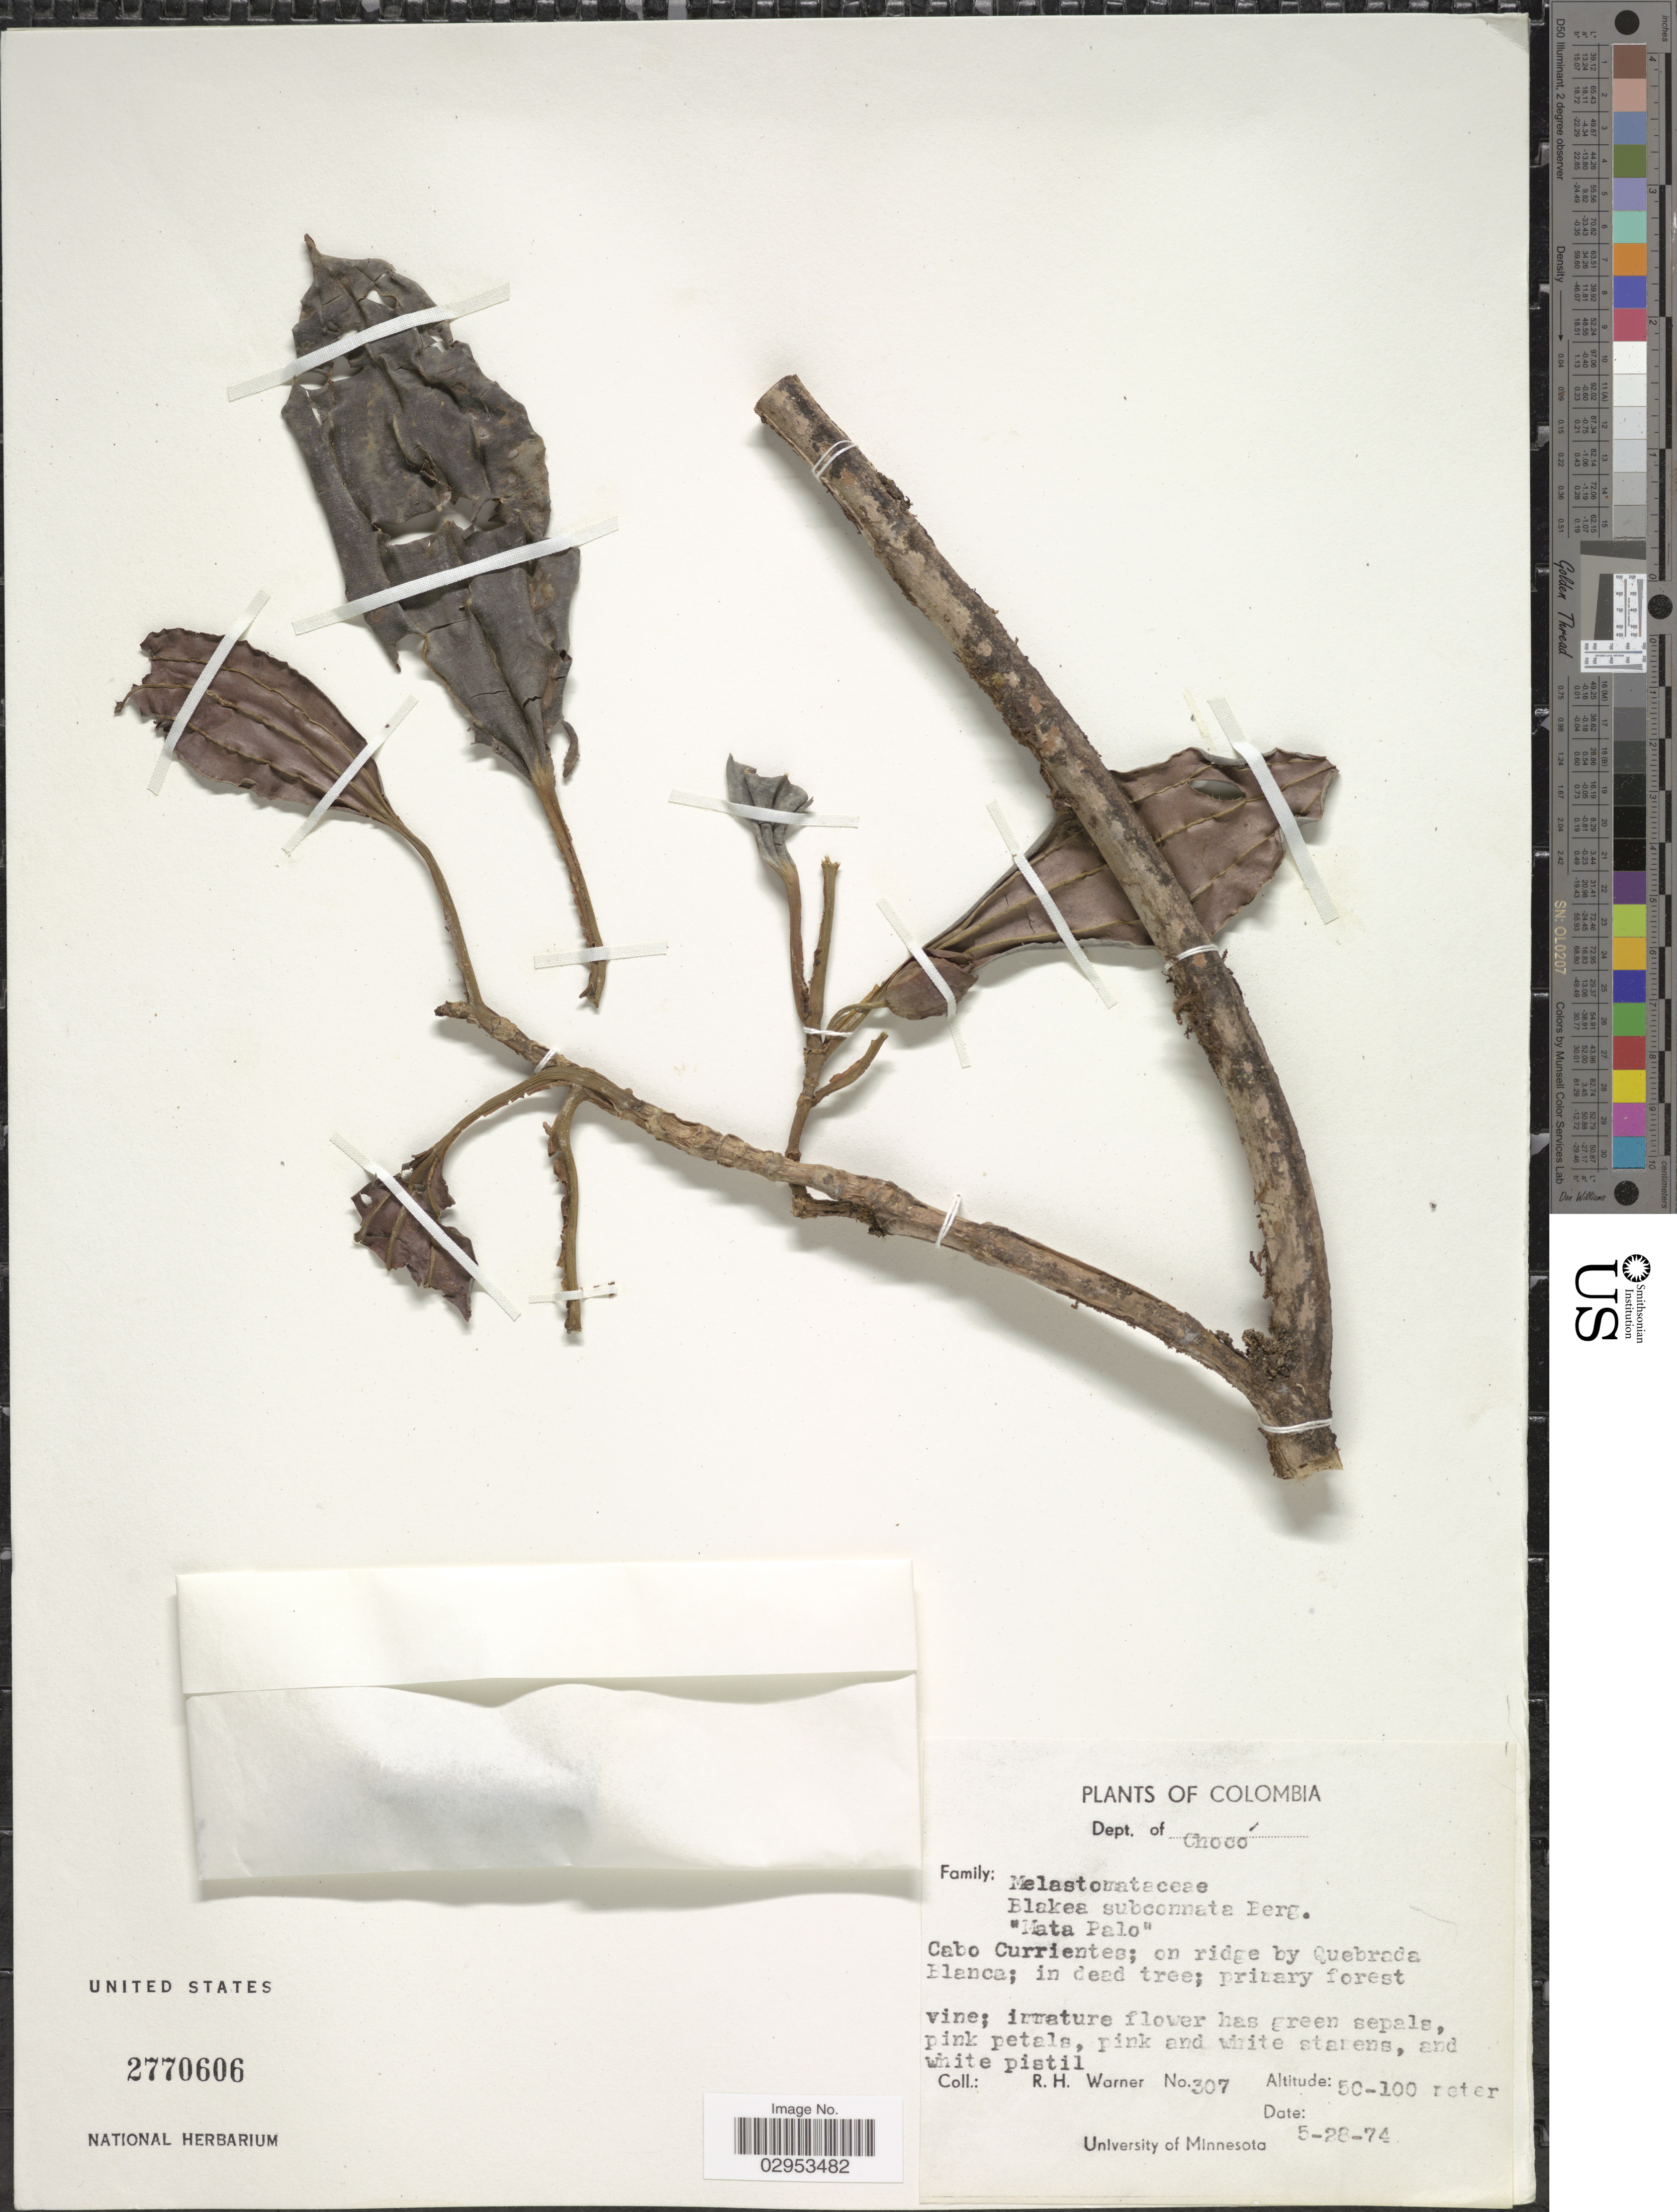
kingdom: Plantae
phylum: Tracheophyta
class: Magnoliopsida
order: Myrtales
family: Melastomataceae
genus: Blakea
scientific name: Blakea subconnata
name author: O. Berg ex Triana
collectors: R. H. Warner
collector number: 307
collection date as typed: Transcribed d/m/y: 28/5/74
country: Colombia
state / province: Chocó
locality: Dept. Chocó. Cabo Currientes; on ridge by Quebrada Blanca.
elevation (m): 50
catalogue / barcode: US 2770606